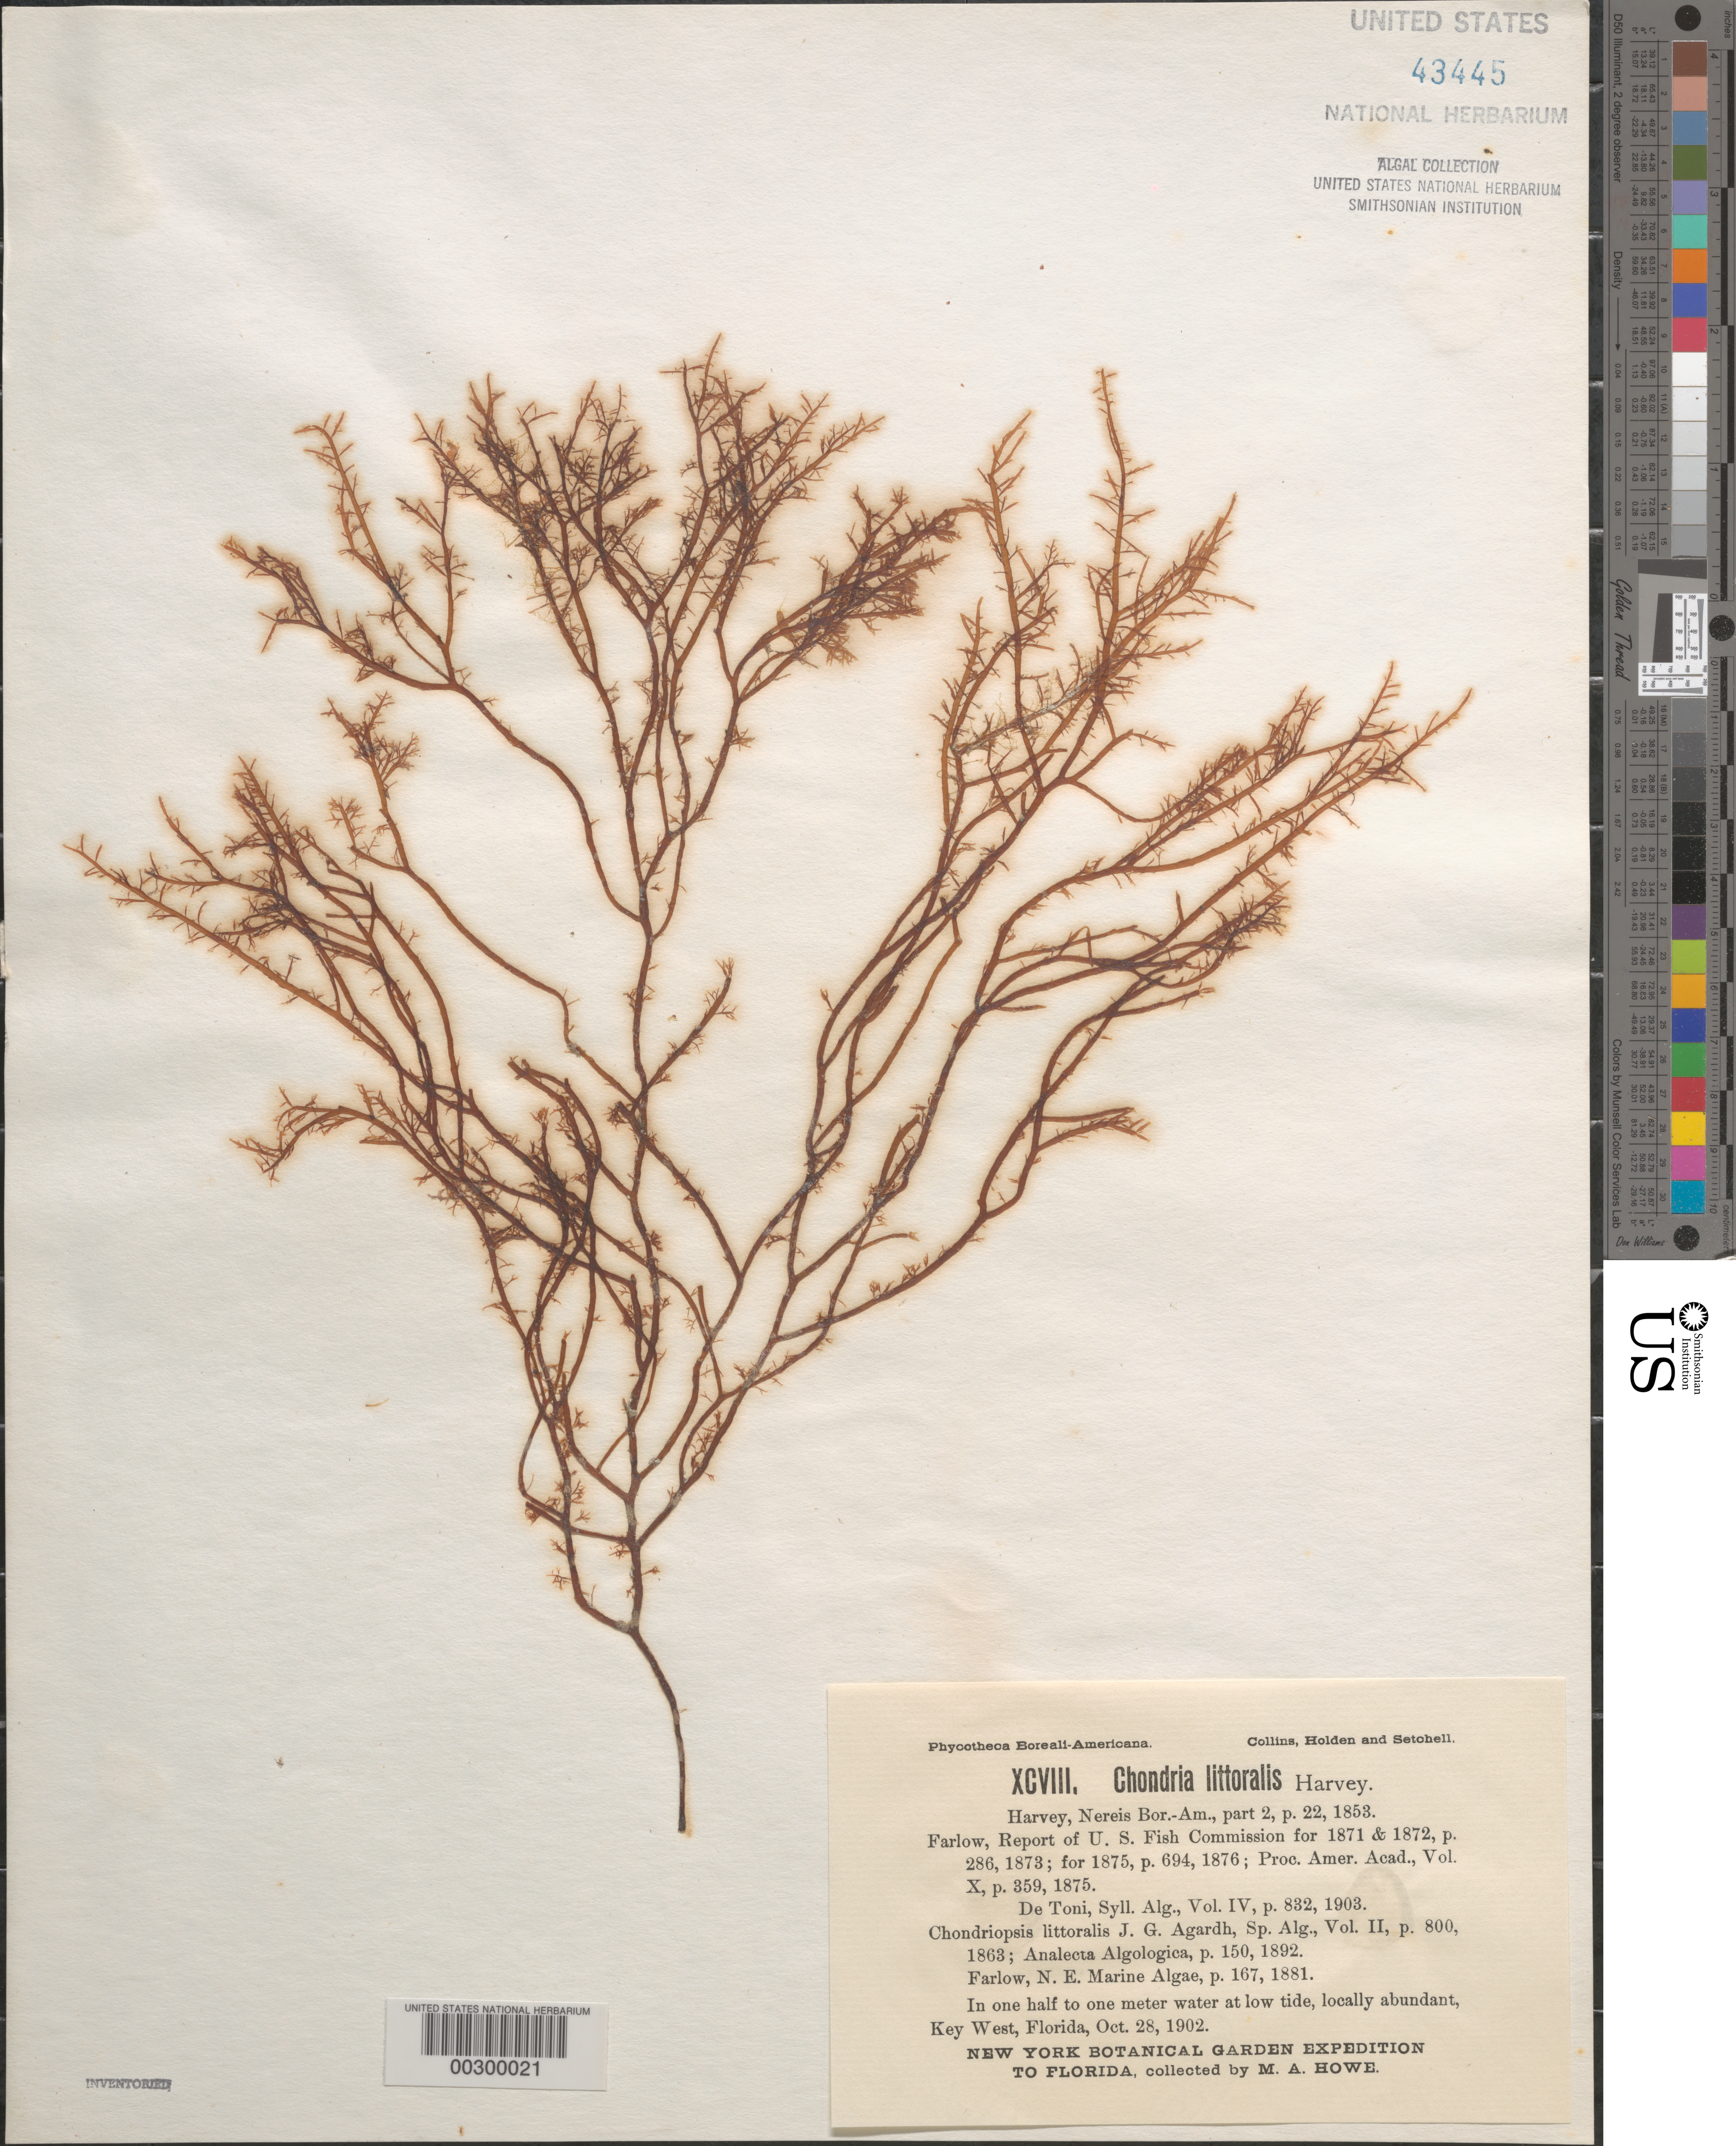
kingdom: Plantae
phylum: Rhodophyta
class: Florideophyceae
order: Ceramiales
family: Rhodomelaceae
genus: Chondria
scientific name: Chondria littoralis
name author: Harv.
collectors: M. A. Howe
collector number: PB-A Xcviii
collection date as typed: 28 Oct 1902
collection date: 1902-10-28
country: United States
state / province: Florida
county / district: Monroe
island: Key West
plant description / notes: Collins, Holden & Setchell, Phycotheca Boreali-Americana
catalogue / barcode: US 43445